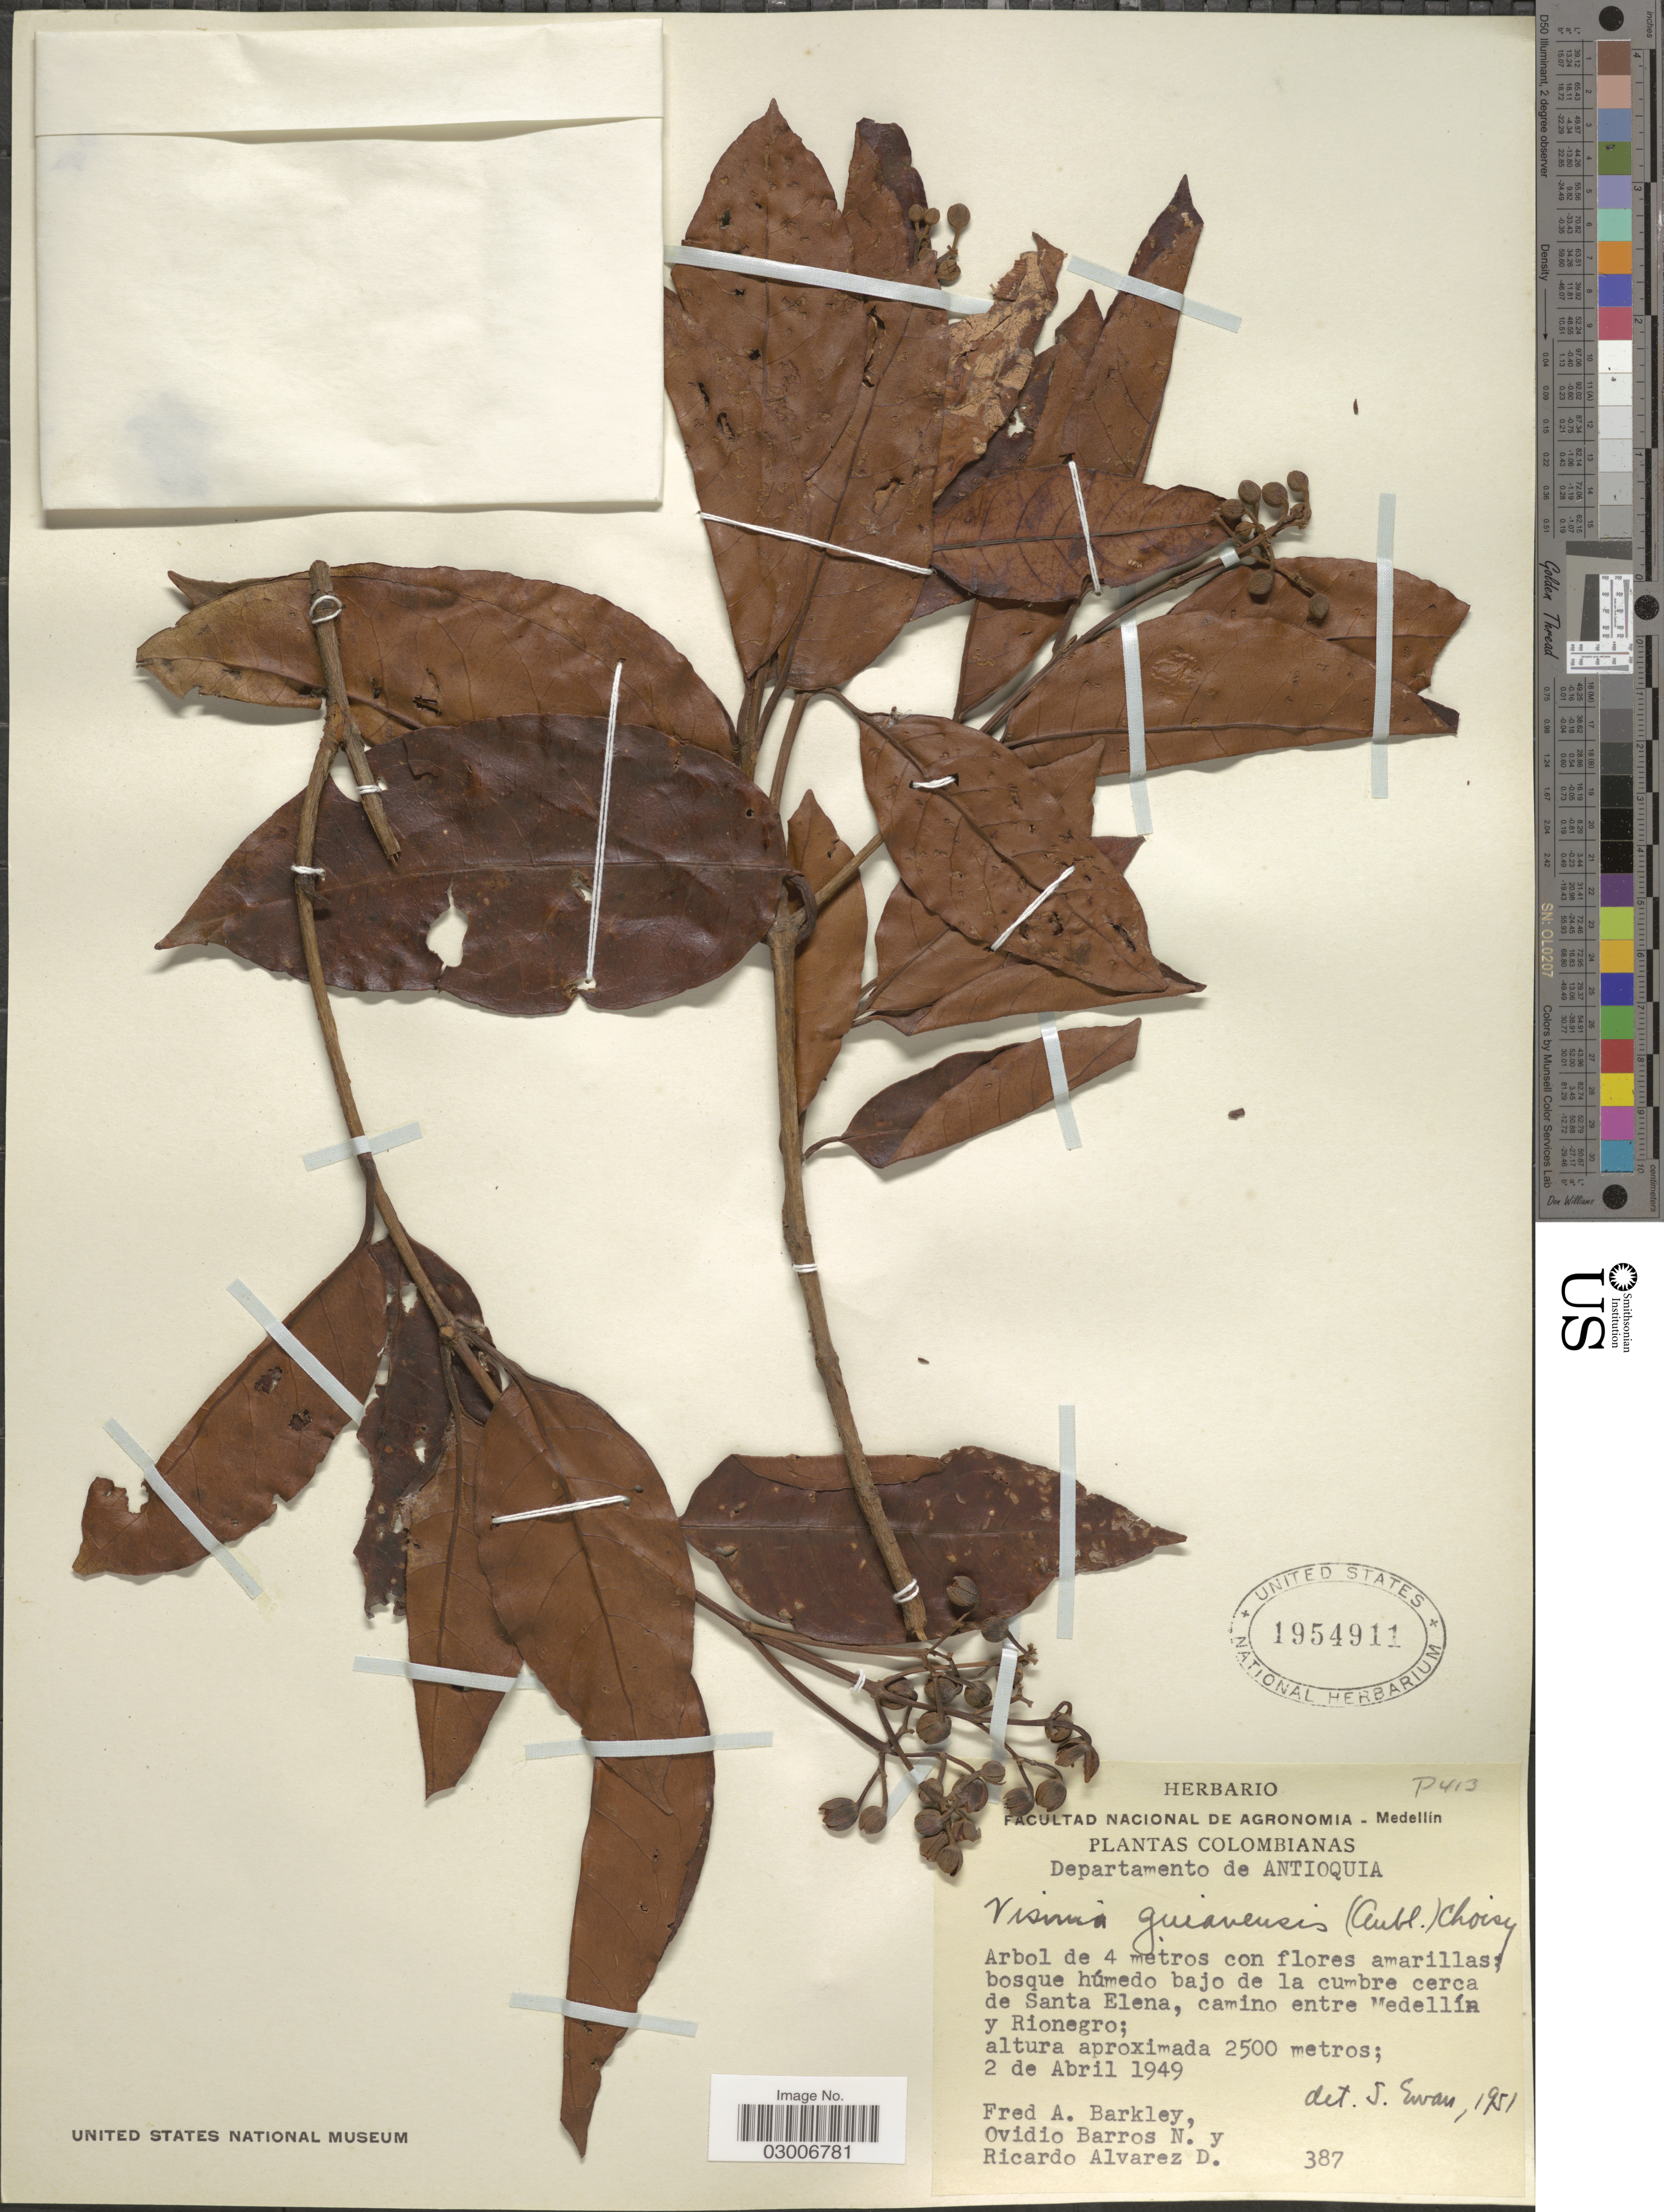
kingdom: Plantae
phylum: Tracheophyta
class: Magnoliopsida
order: Malpighiales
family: Hypericaceae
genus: Vismia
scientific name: Vismia laevis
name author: Triana & Planch.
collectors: F. A. Barkley, O. Barros N. & R. Alvarez D.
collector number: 387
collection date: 1949-04-02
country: Colombia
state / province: Antioquia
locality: Departamento de Antioquia, bosque húmedo de la cumbre cerca de Santa Elena, camino entre Medellín y Rionegro.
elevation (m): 2500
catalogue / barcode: US 1954911